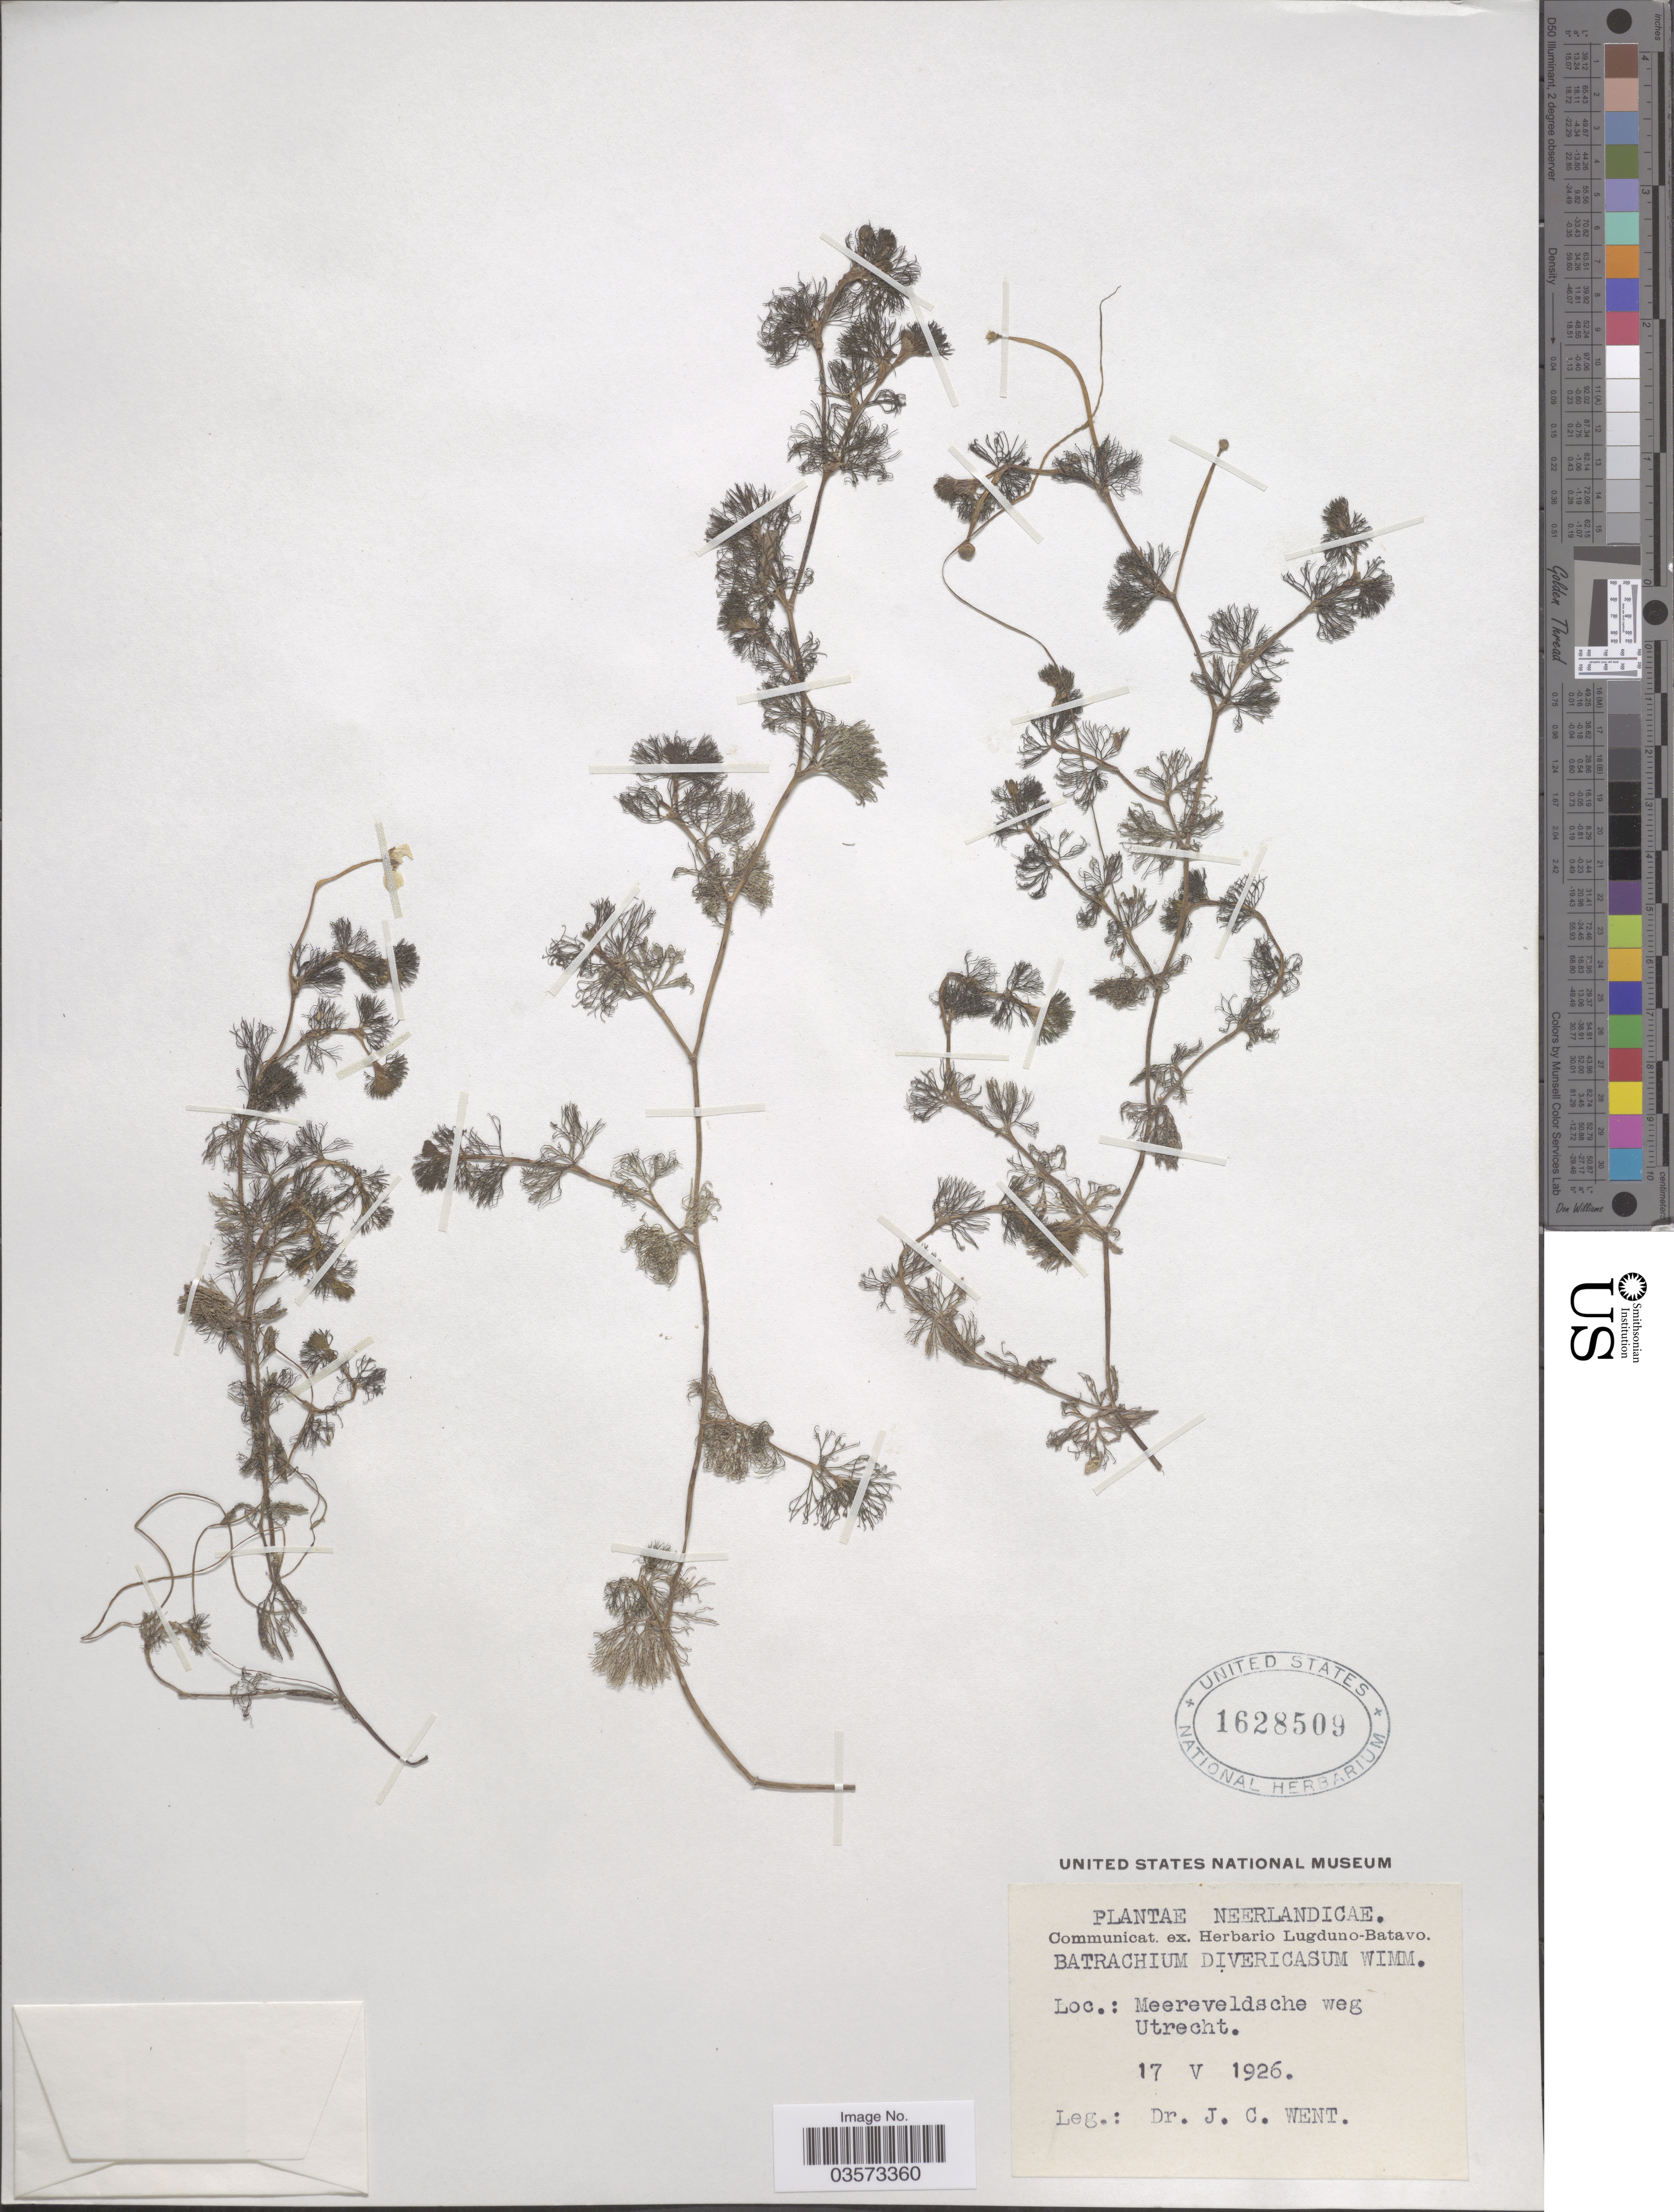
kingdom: Plantae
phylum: Tracheophyta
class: Magnoliopsida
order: Ranunculales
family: Ranunculaceae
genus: Ranunculus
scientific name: Ranunculus trichophyllus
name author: Chaix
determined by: Strong, Mark T., (BOT), Smithsonian Institution - National Museum of Natural History (UNITED STATES)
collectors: J. C. Went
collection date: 1926-05-17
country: Netherlands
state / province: Utrecht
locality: Neerlandicae. Meereveldsche weg Utrecht.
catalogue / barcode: US 1628509